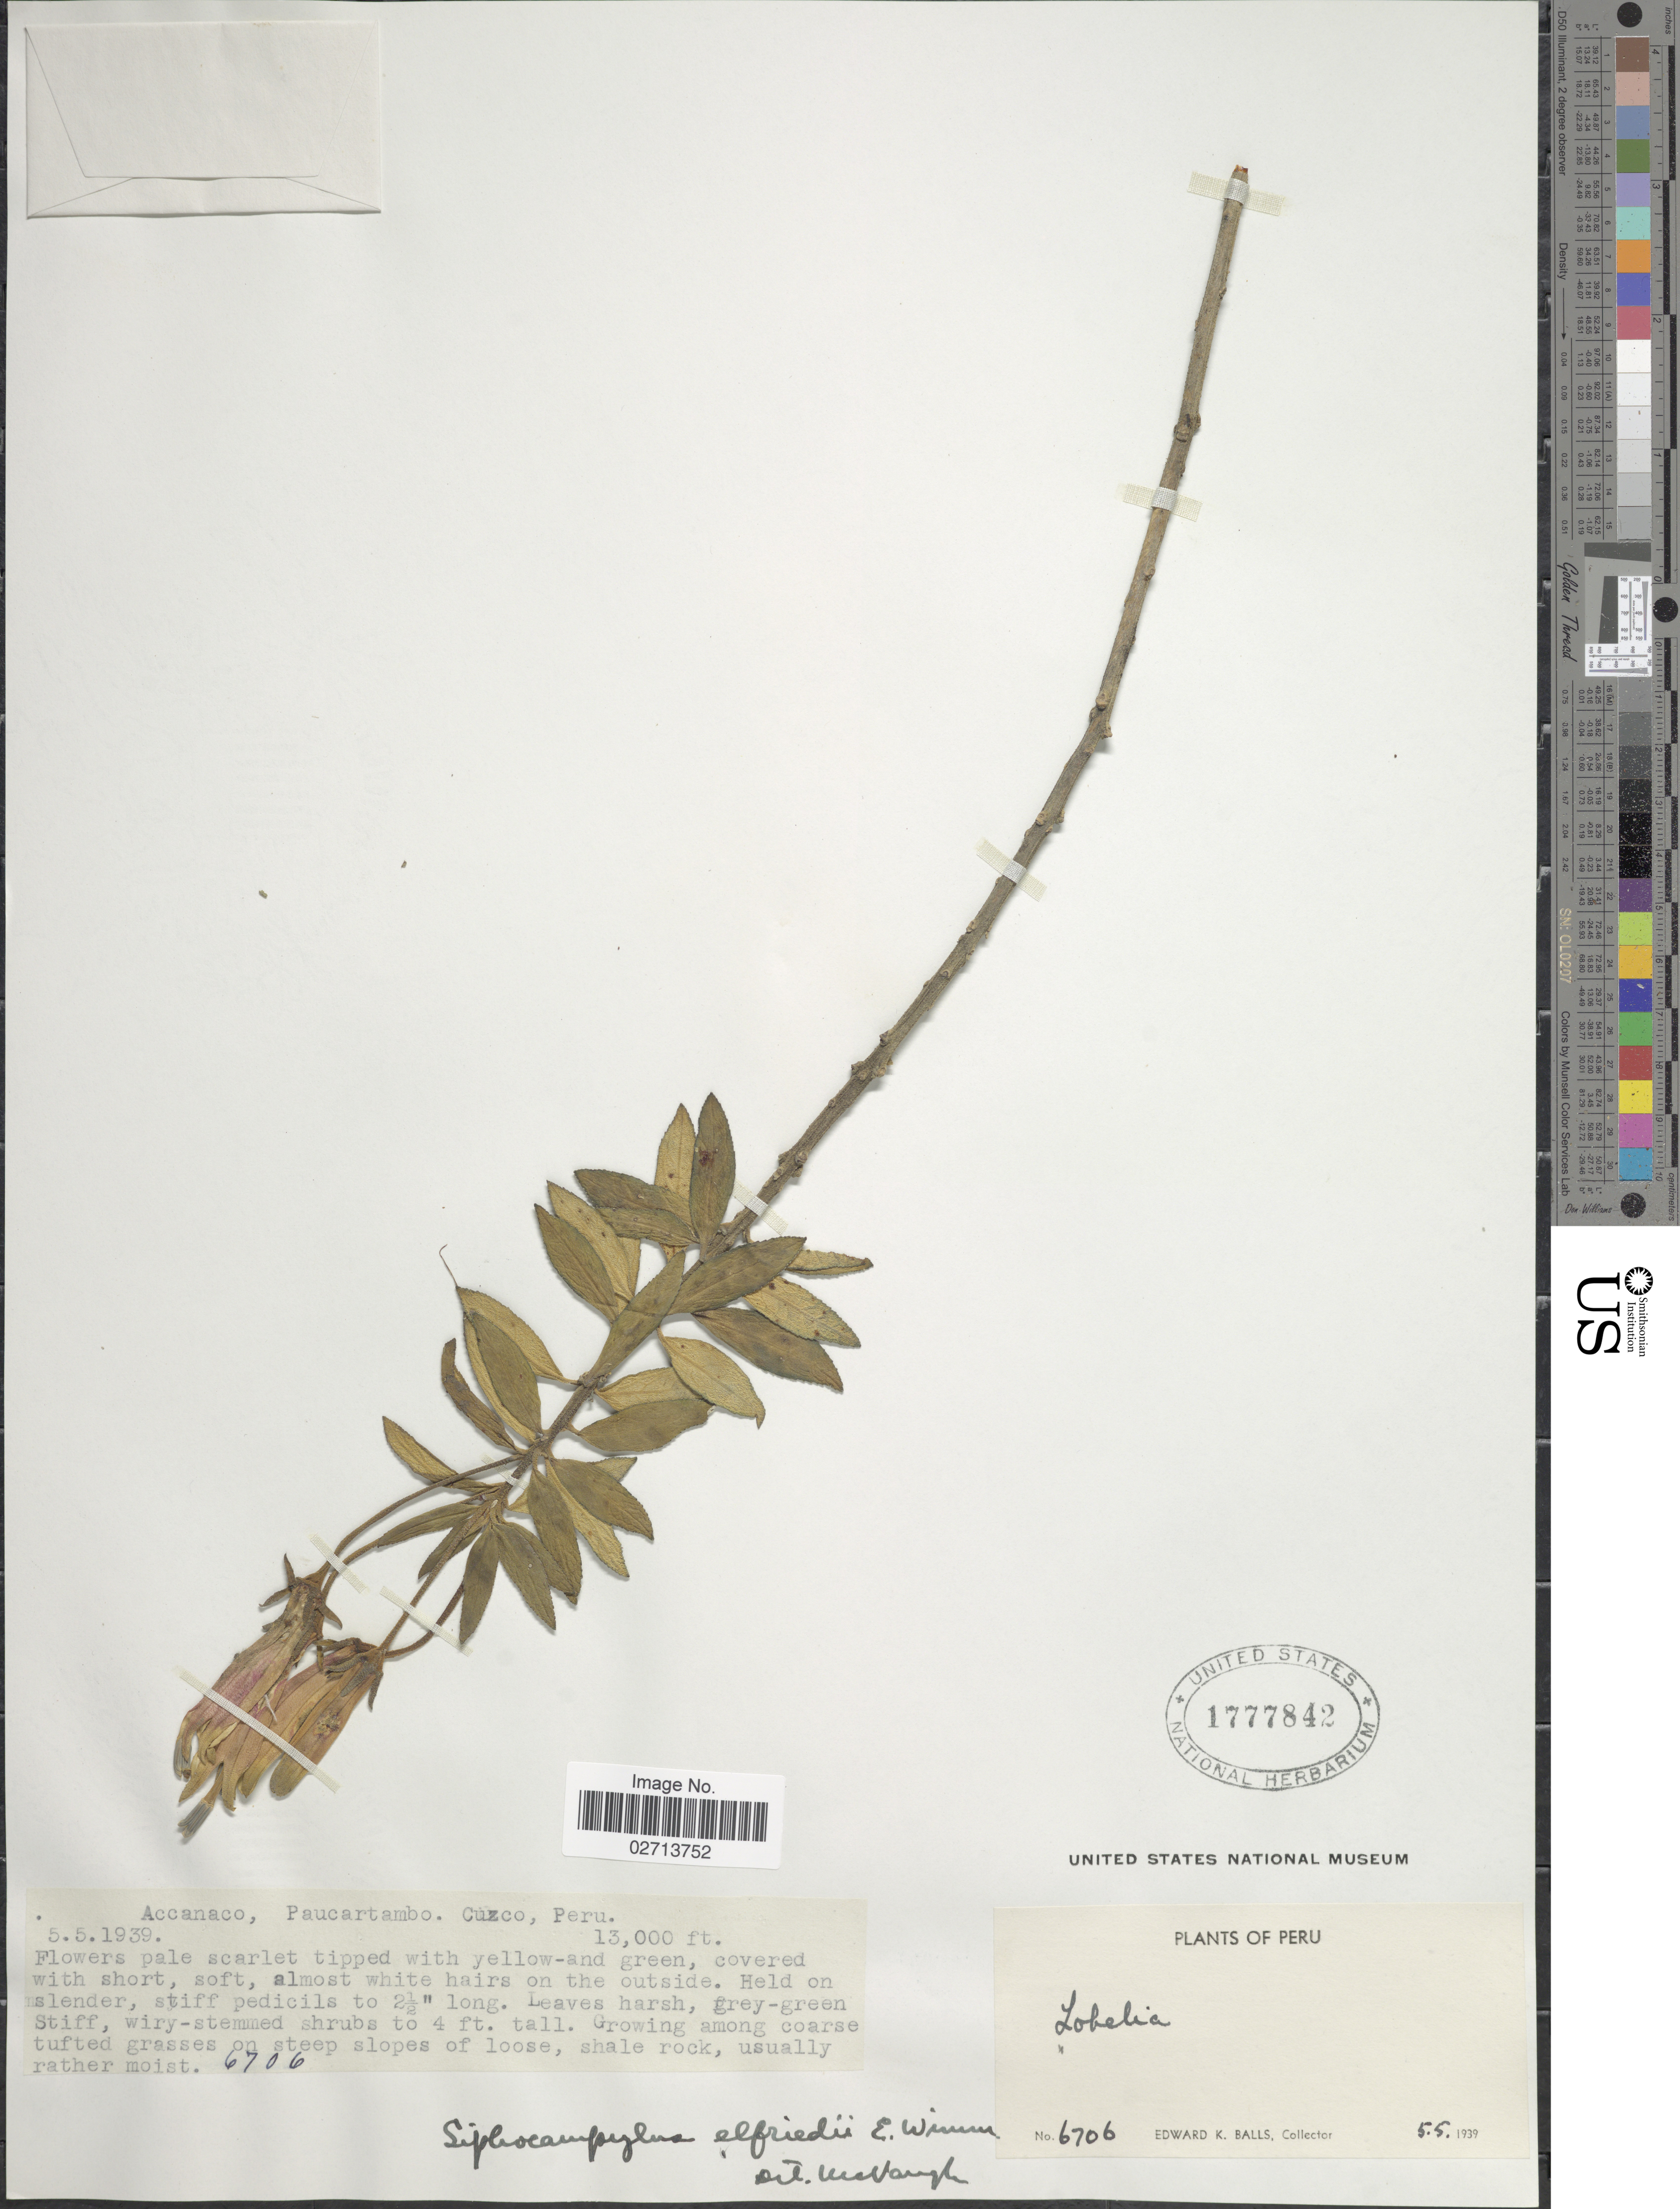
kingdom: Plantae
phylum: Tracheophyta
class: Magnoliopsida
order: Asterales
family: Campanulaceae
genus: Siphocampylus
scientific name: Siphocampylus elfriedi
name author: E. Wimm.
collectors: E. K. Balls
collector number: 6706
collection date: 1939-05-05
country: Peru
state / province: Cusco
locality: Accanaco, Paucartambo. Cuzco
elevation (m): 3962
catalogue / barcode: US 1777842